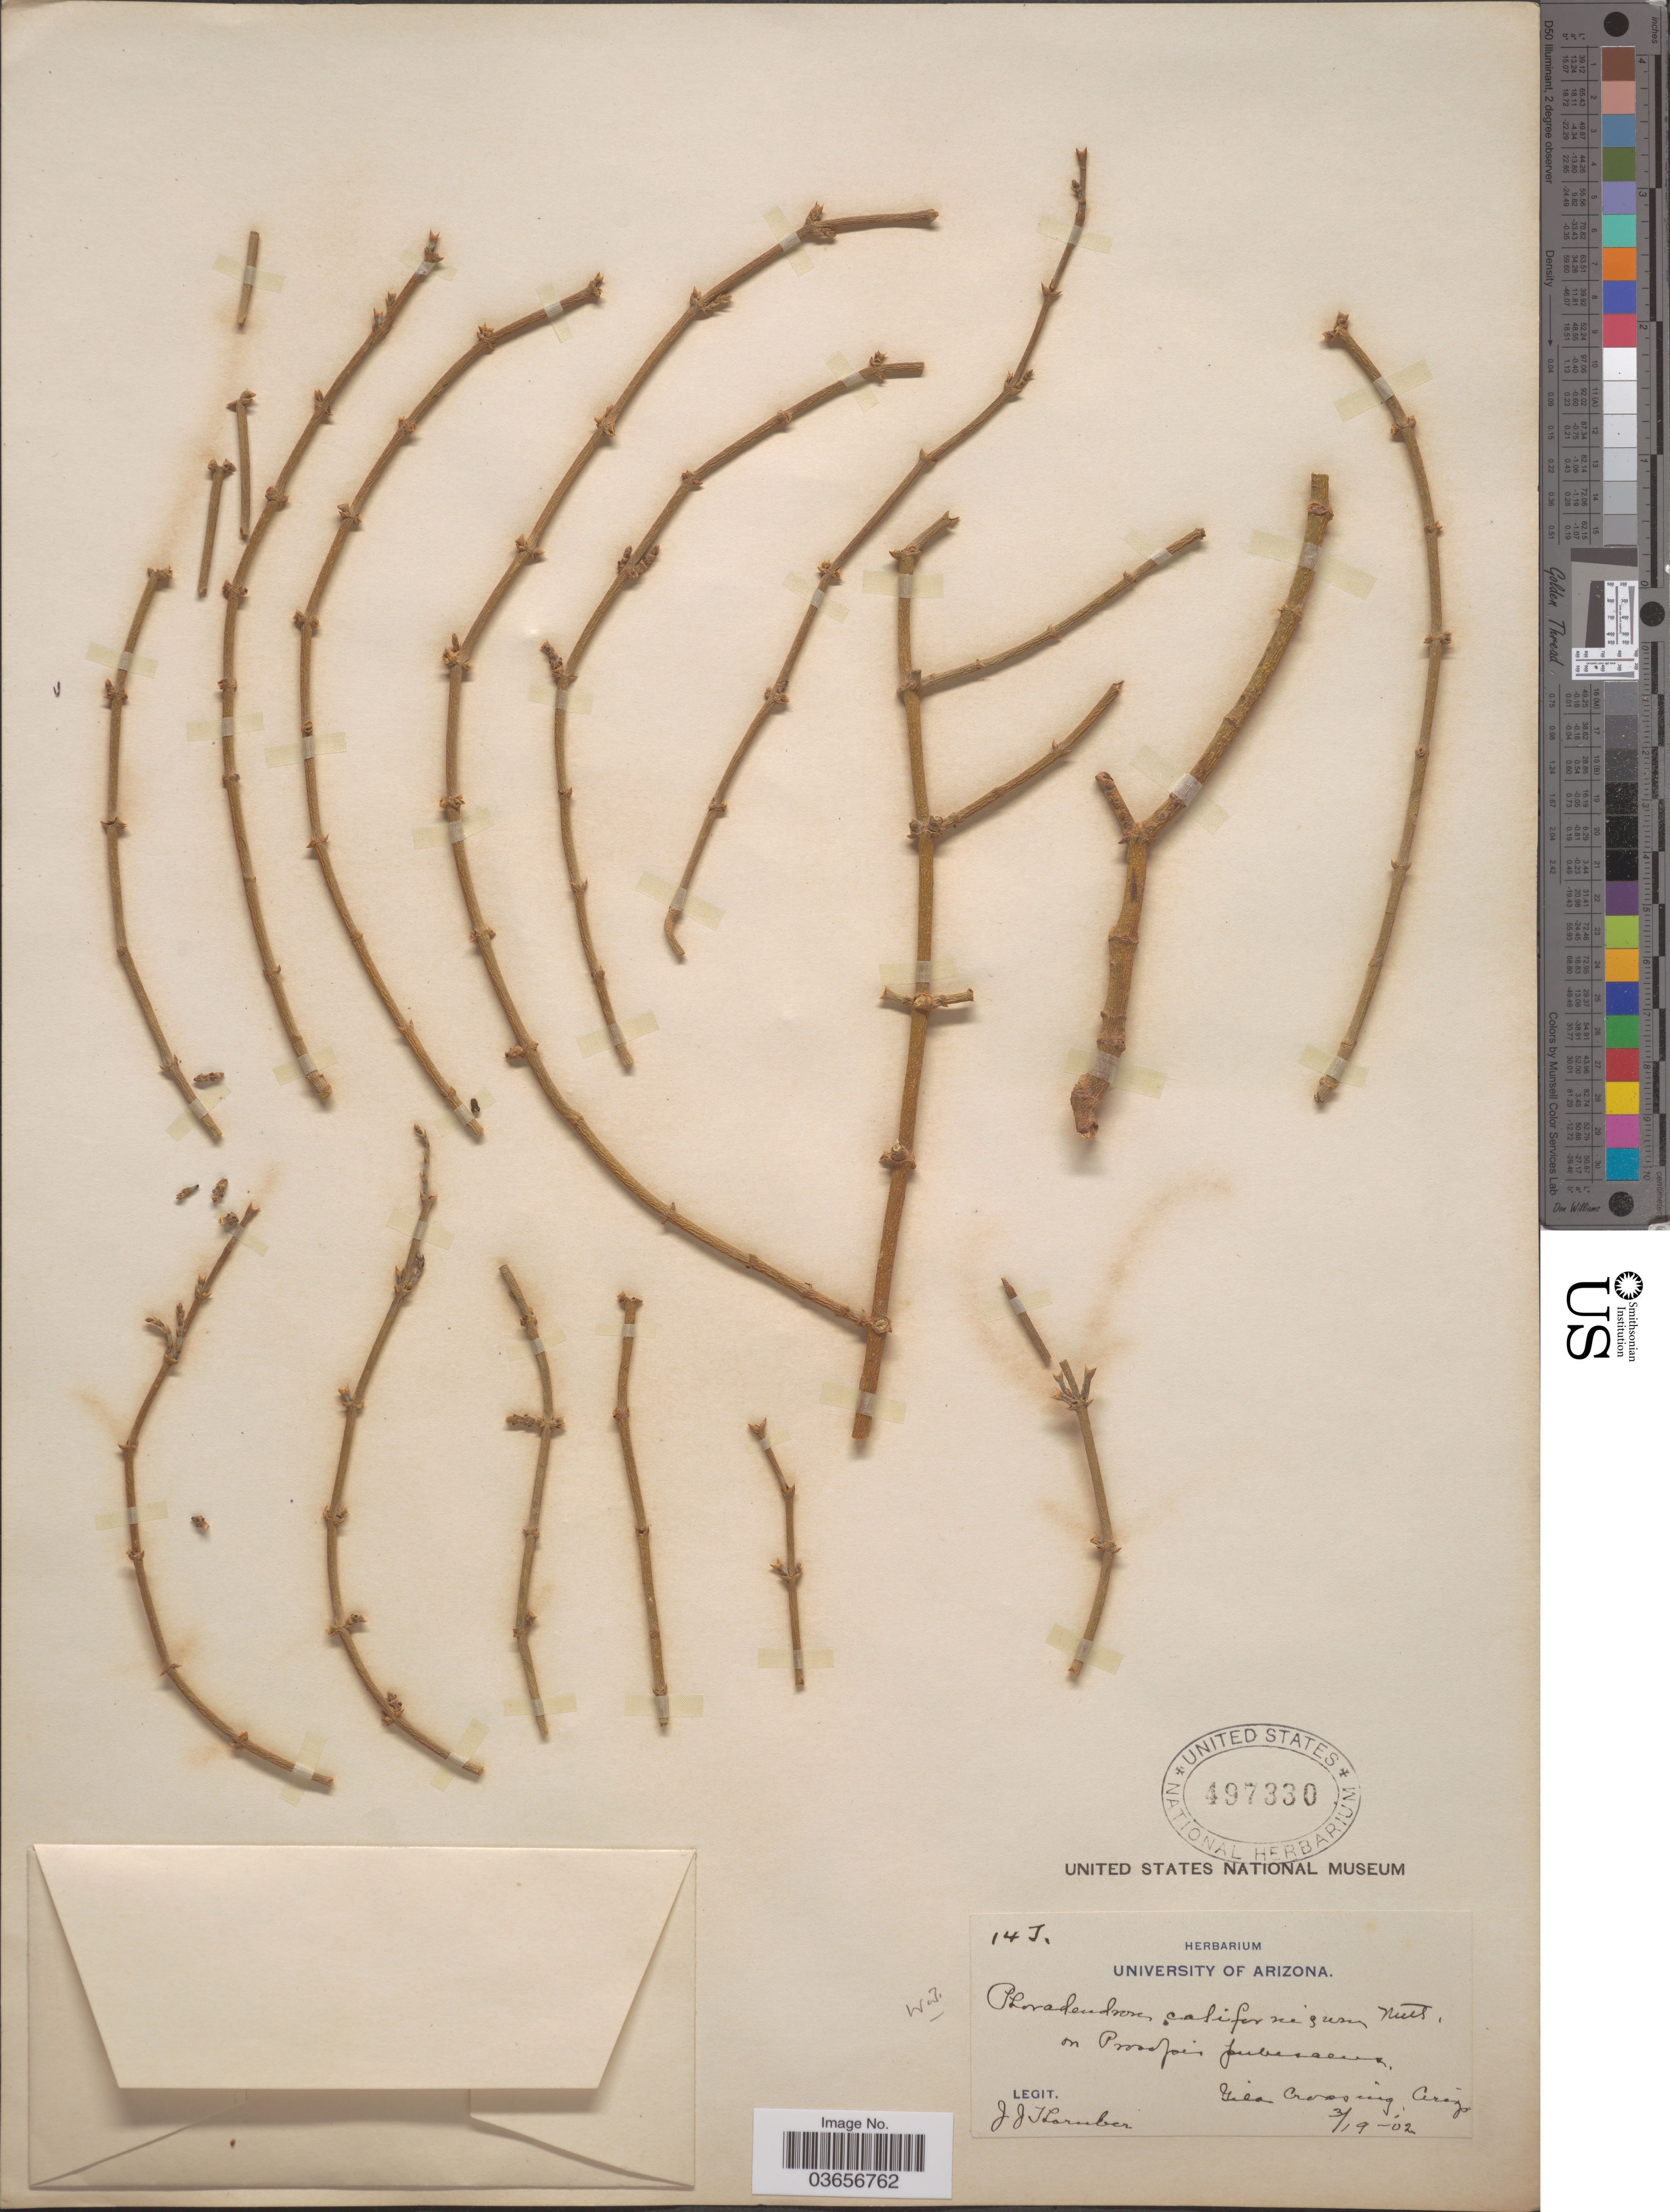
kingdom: Plantae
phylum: Tracheophyta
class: Magnoliopsida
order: Santalales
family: Viscaceae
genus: Phoradendron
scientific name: Phoradendron californicum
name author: Nutt.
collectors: J. Thornber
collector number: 14T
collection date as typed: Transcribed d/m/y: 19/3/2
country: United States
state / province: Arizona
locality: Gila Crossing.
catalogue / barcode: US 497330